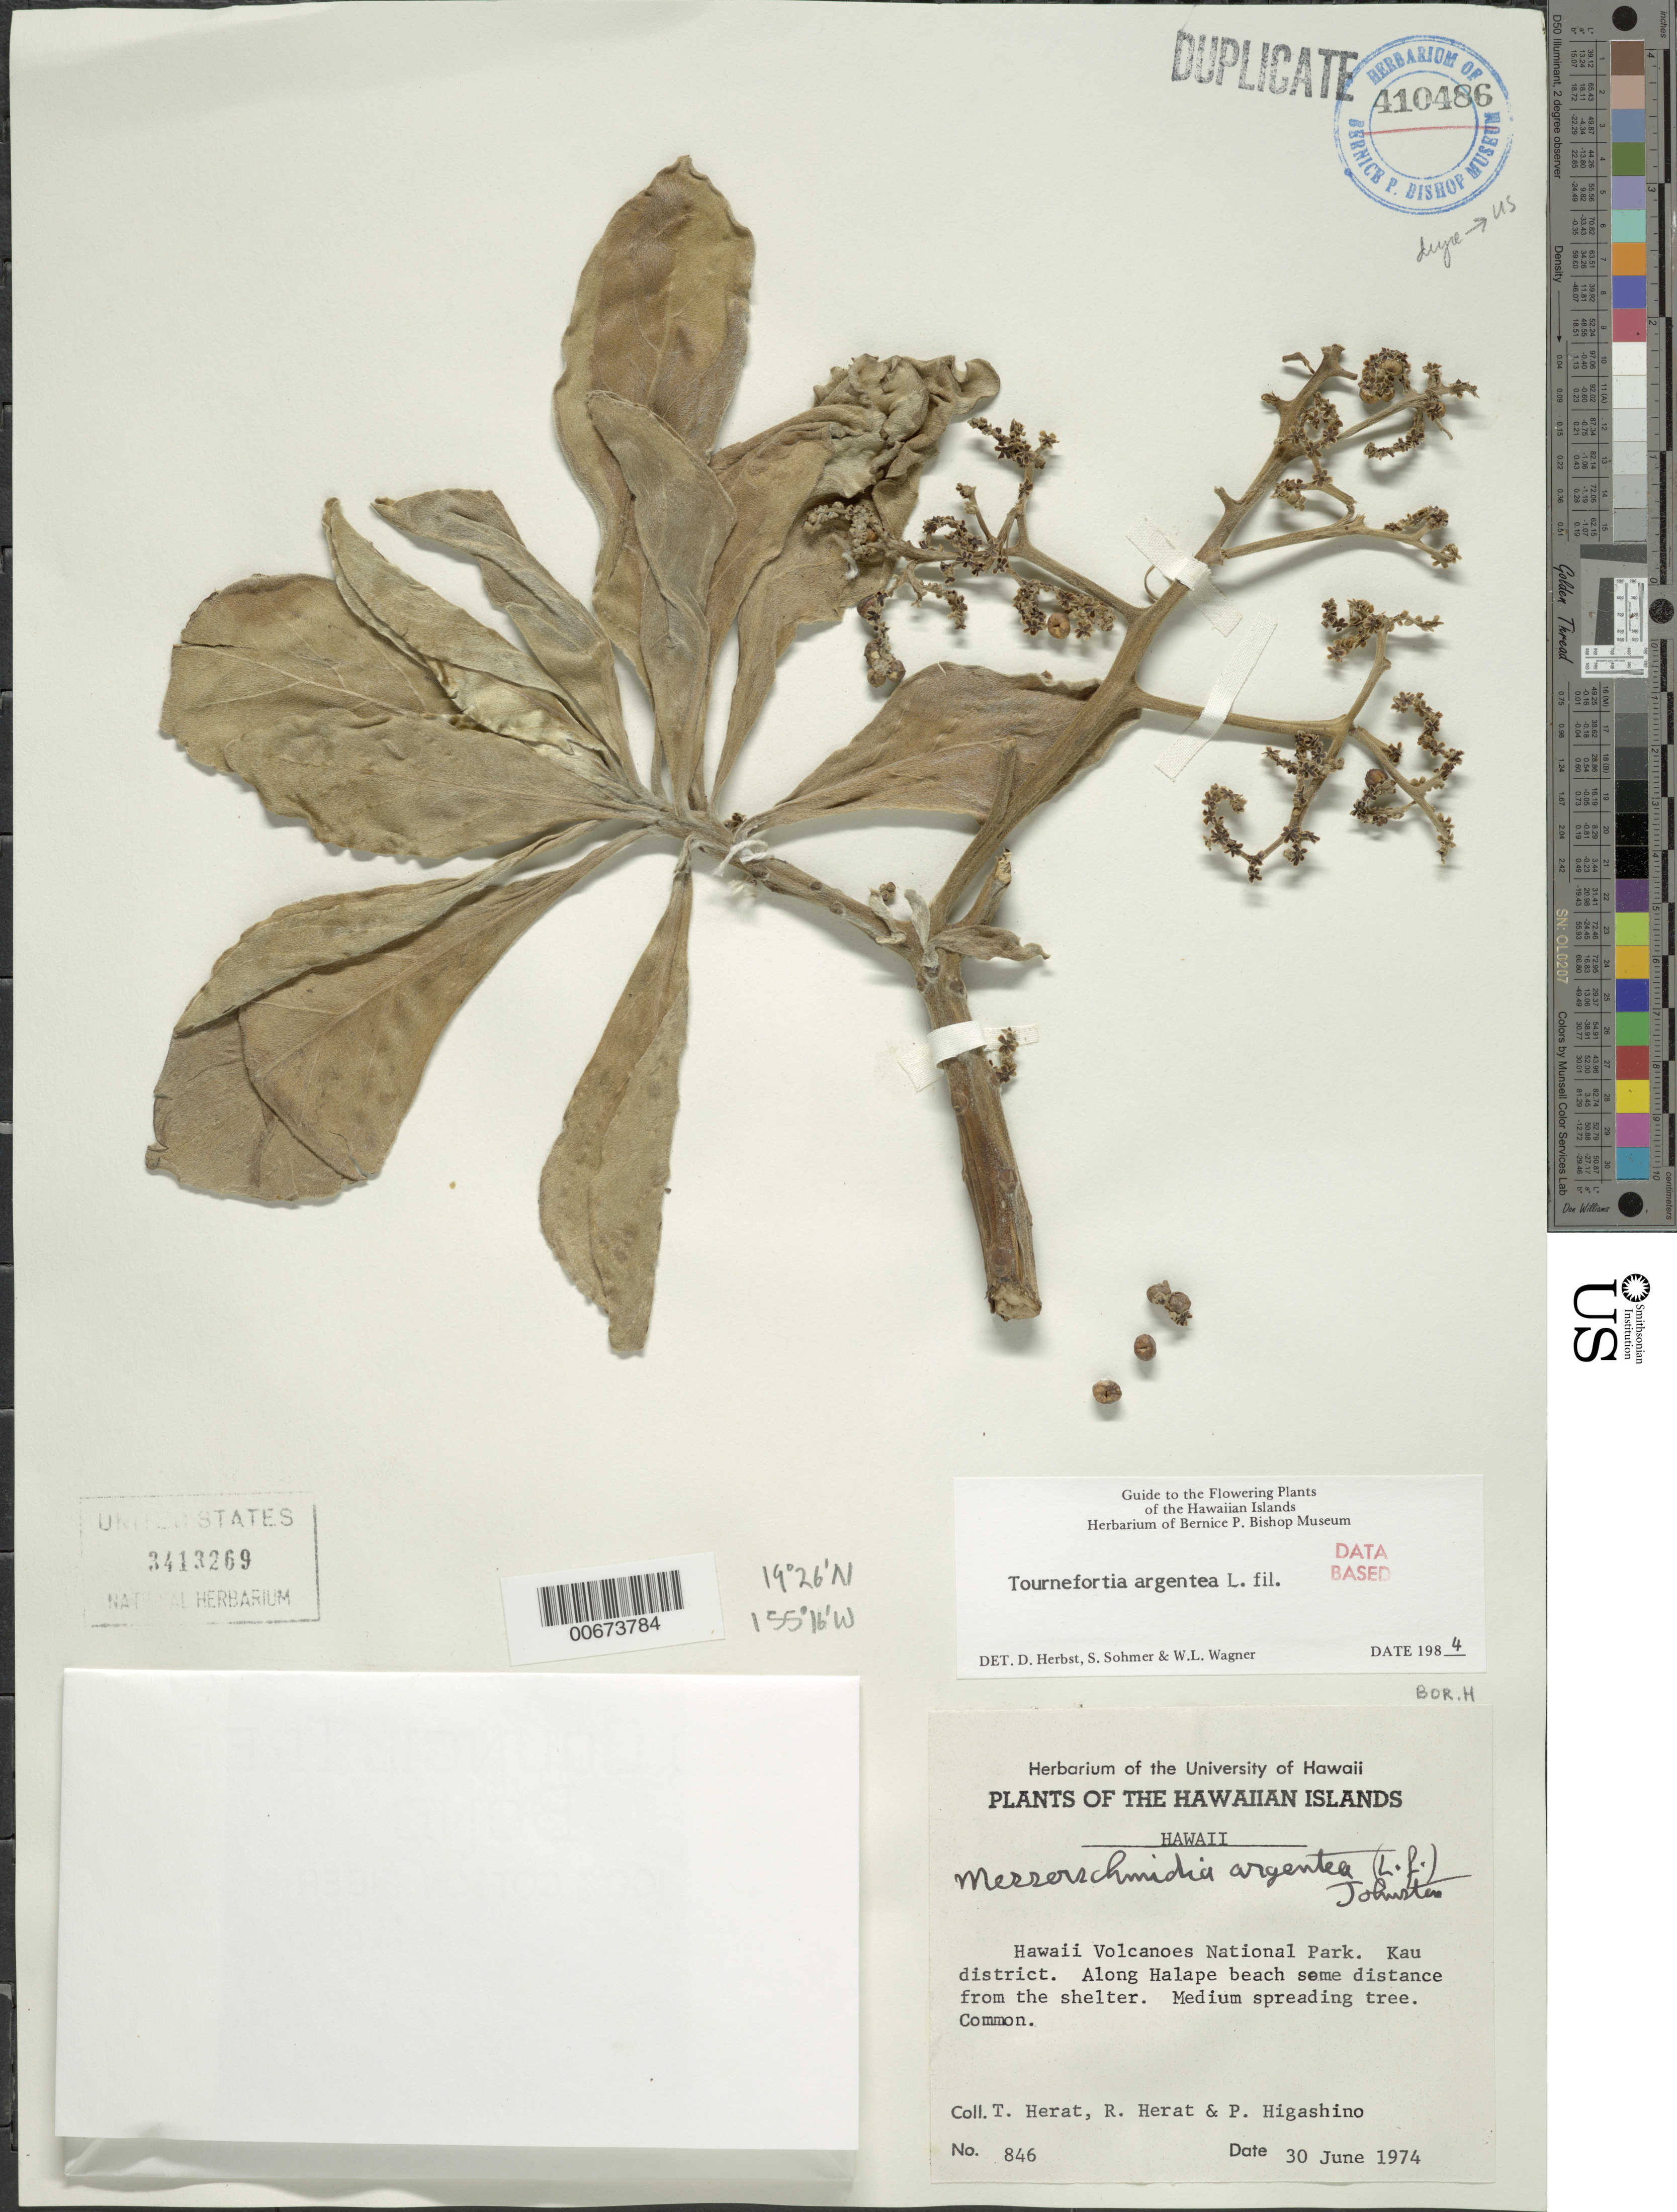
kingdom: Plantae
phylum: Tracheophyta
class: Magnoliopsida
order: Boraginales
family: Heliotropiaceae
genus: Heliotropium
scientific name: Heliotropium arboreum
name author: (Blanco) Mabberley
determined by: Wagner, W. L., (BOT), Smithsonian Institution - National Museum of Natural History (UNITED STATES)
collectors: T. Heart, R. Herat & P. Higashino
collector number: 846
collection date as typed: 30 Jun 1974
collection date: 1974-06-30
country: United States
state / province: Hawaii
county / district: Hawaii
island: Hawaii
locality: Ka'u District, along Halape beach, Hawaii Volcanoes National Park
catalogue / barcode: US 3413269